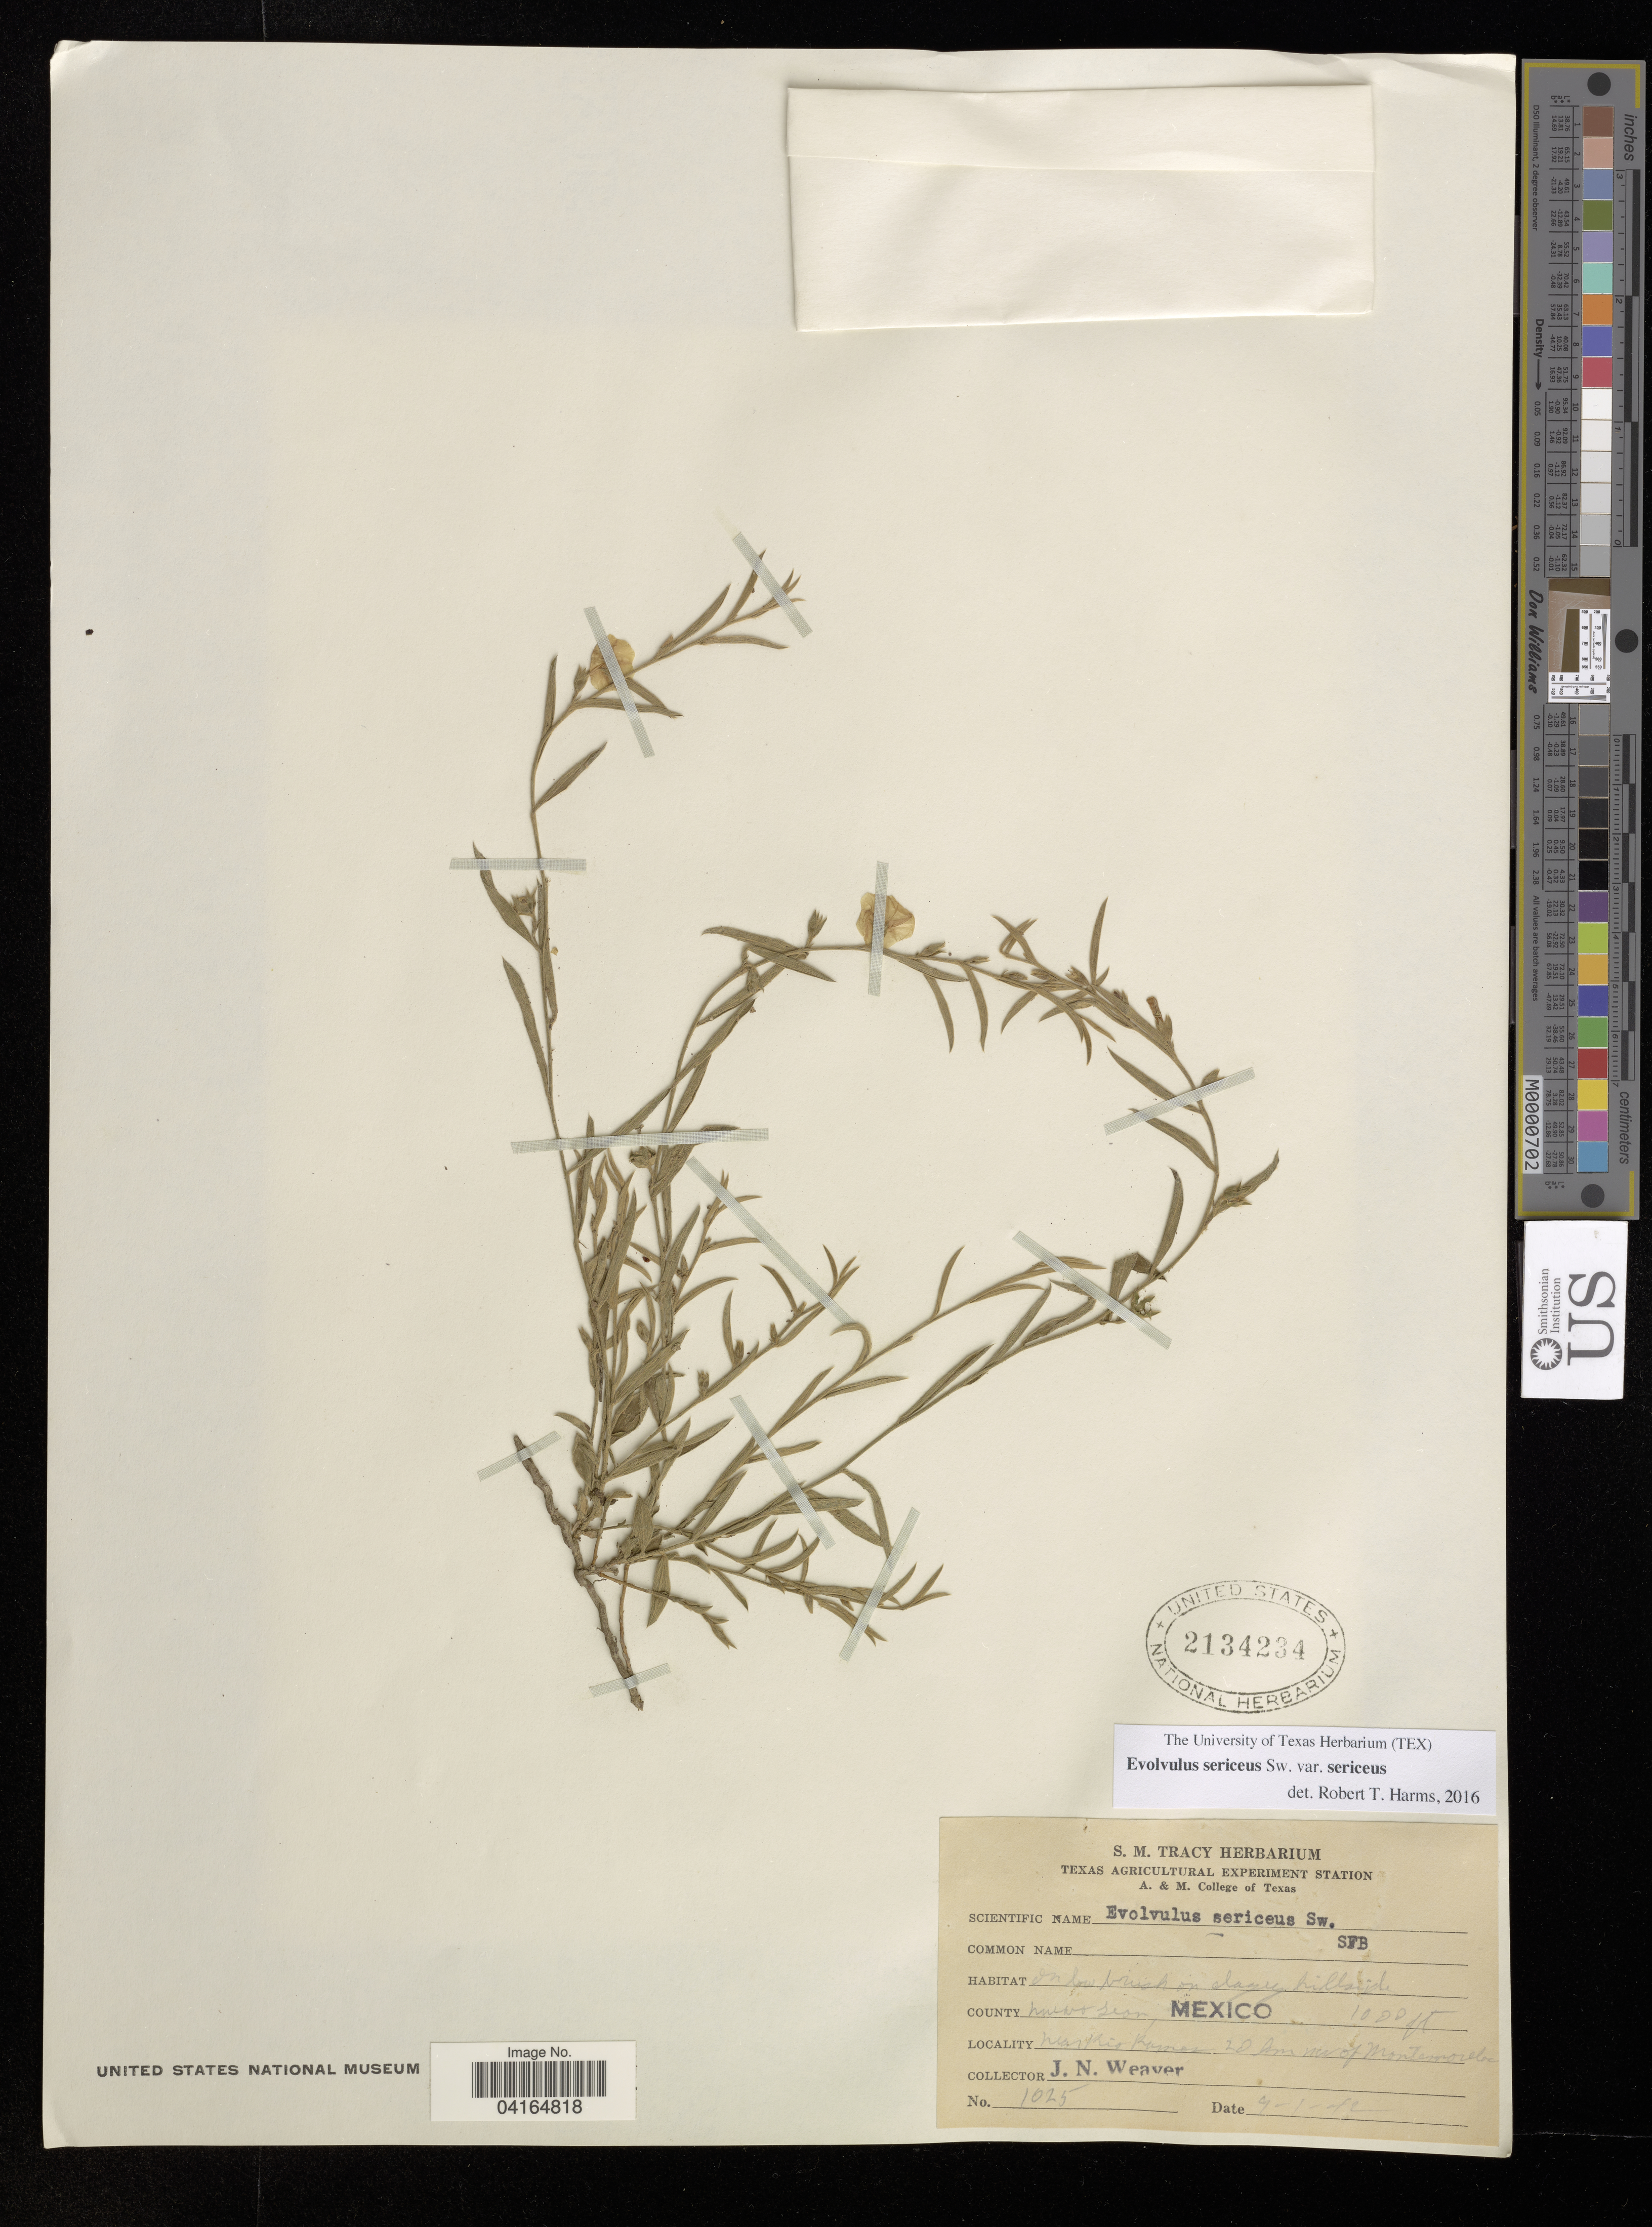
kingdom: Plantae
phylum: Tracheophyta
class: Magnoliopsida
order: Solanales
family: Convolvulaceae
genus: Evolvulus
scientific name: Evolvulus sericeus var. sericeus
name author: Sw.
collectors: J. N. Weaver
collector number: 1025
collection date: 1942-01-04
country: Mexico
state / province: Nuevo León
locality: Near Rio Ramos. 20 km NW of Montemorelos.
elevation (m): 305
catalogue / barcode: US 2134234